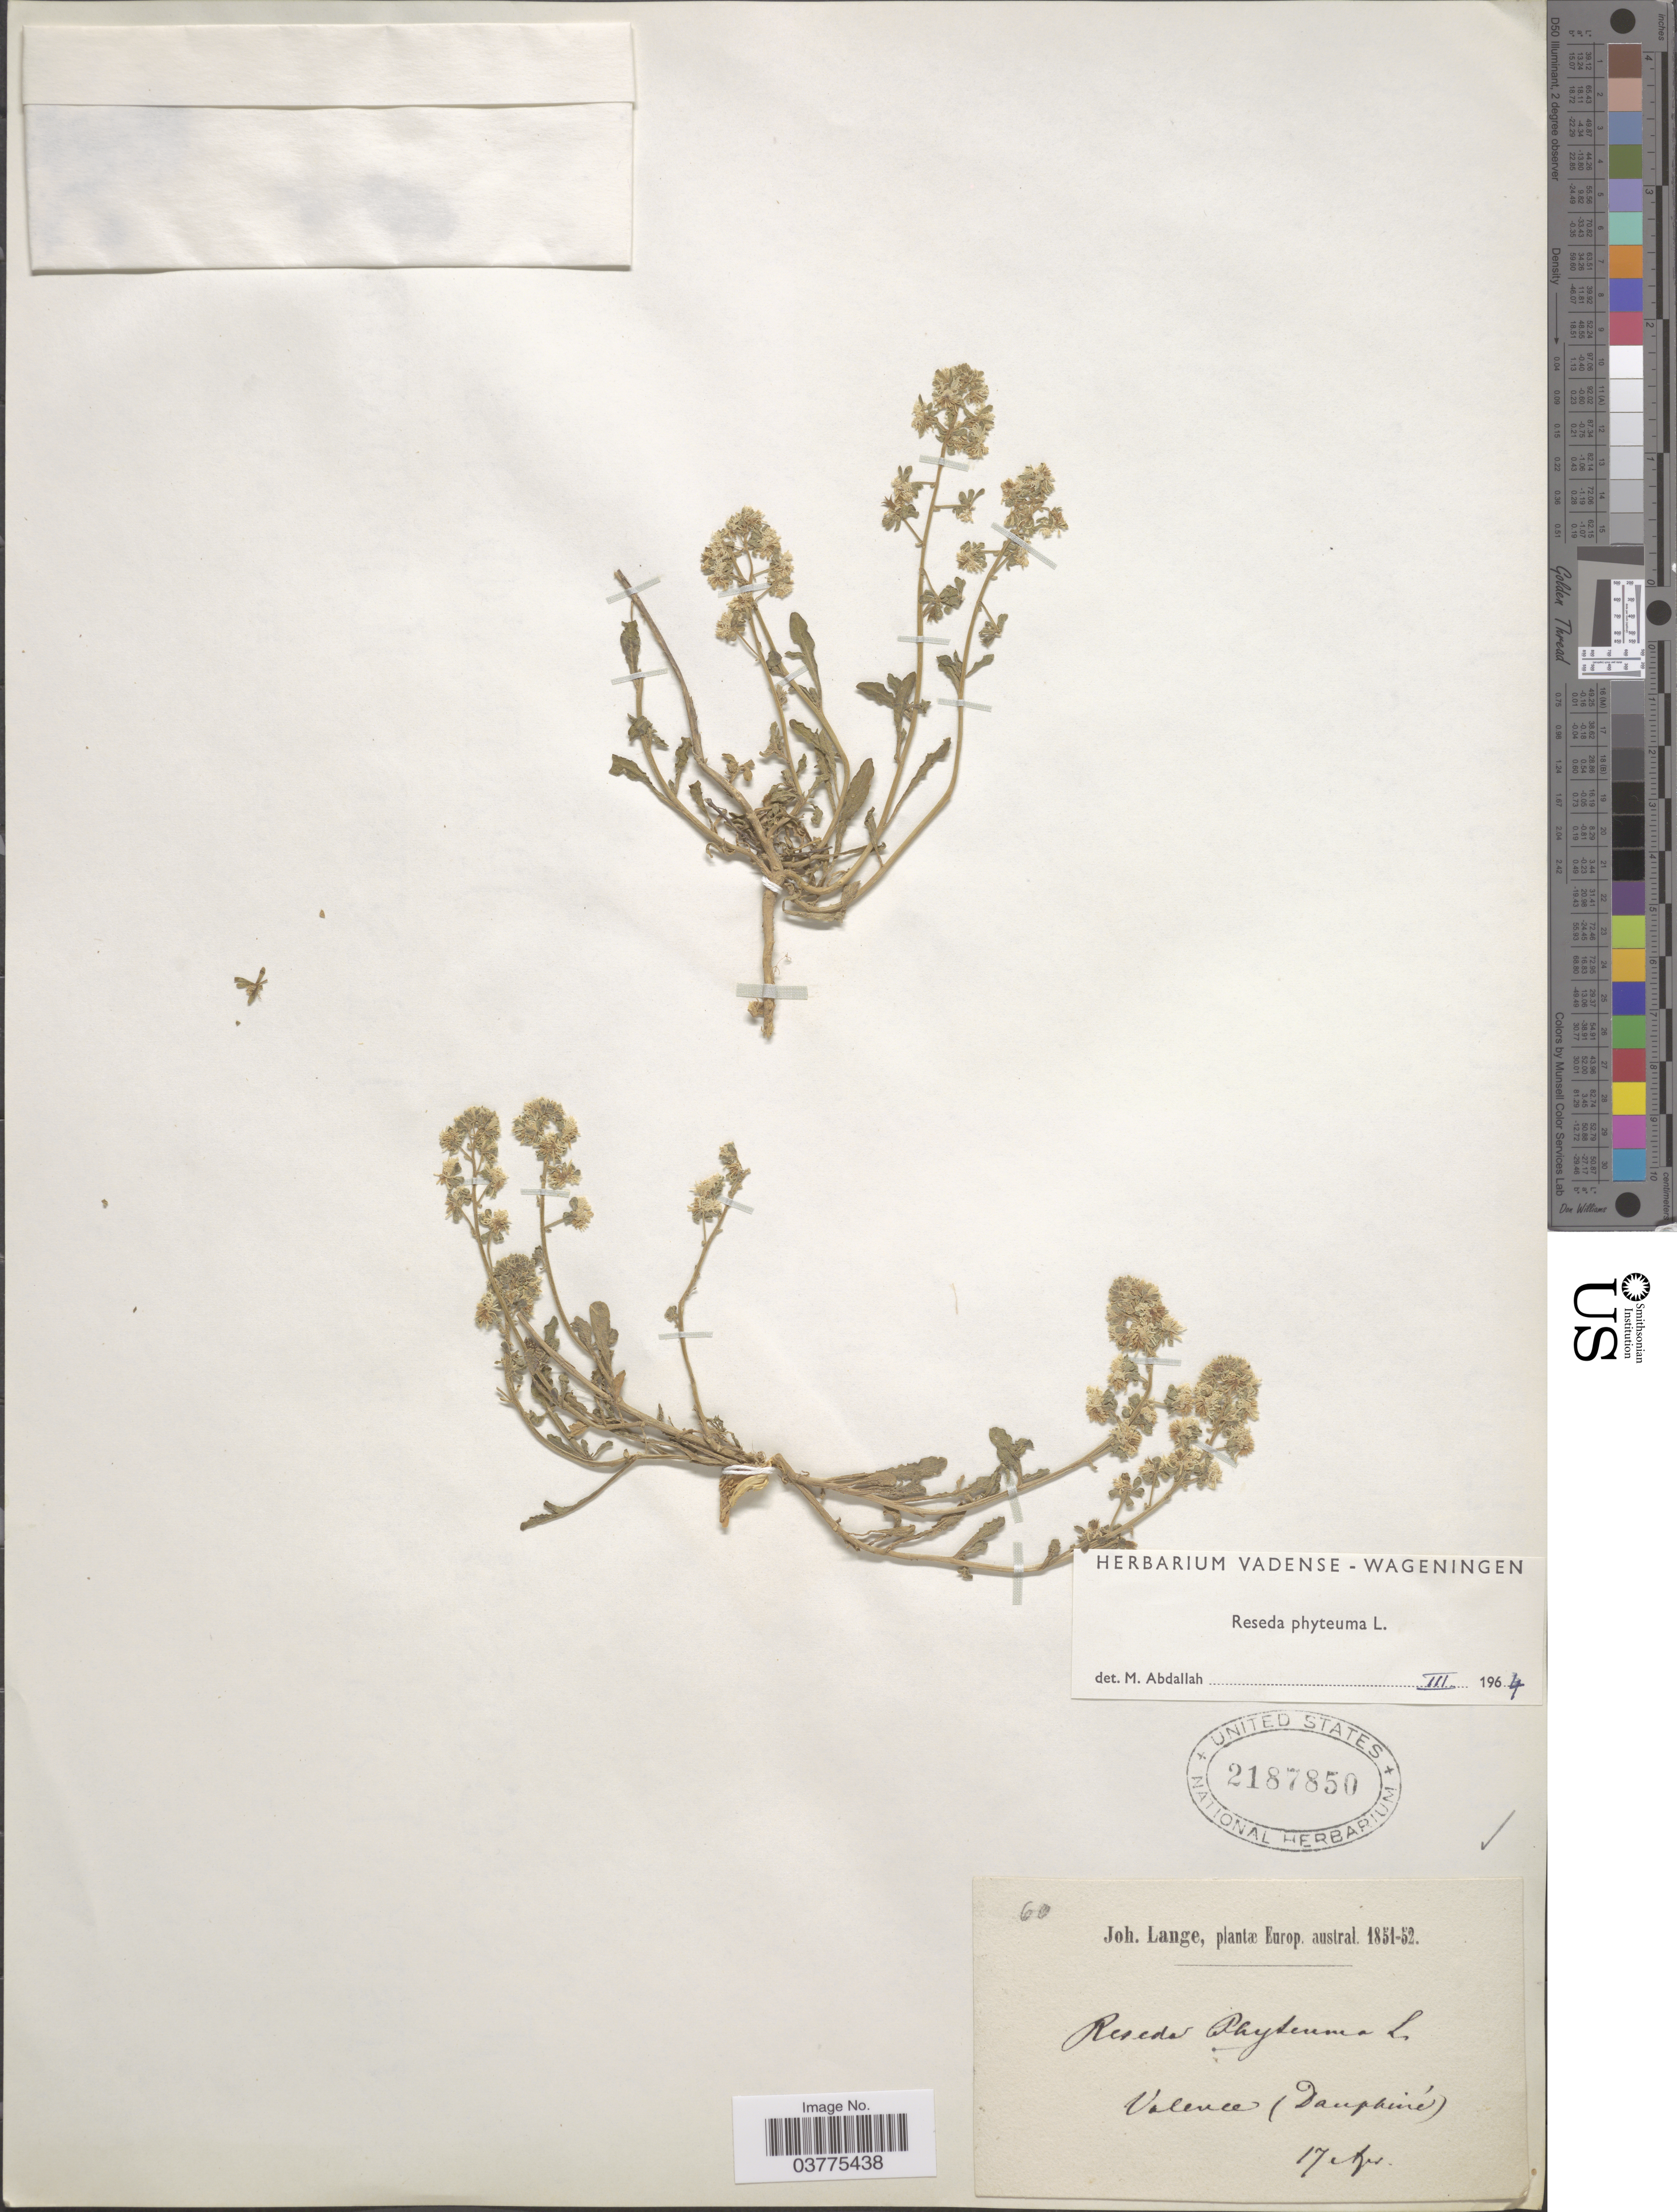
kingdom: Plantae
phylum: Tracheophyta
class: Magnoliopsida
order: Brassicales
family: Resedaceae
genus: Reseda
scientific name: Reseda phyteuma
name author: L.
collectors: J. M. C. Lange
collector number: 60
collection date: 1851-04-17/1852-04-17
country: France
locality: Valence (Dauphiné).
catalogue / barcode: US 2187850